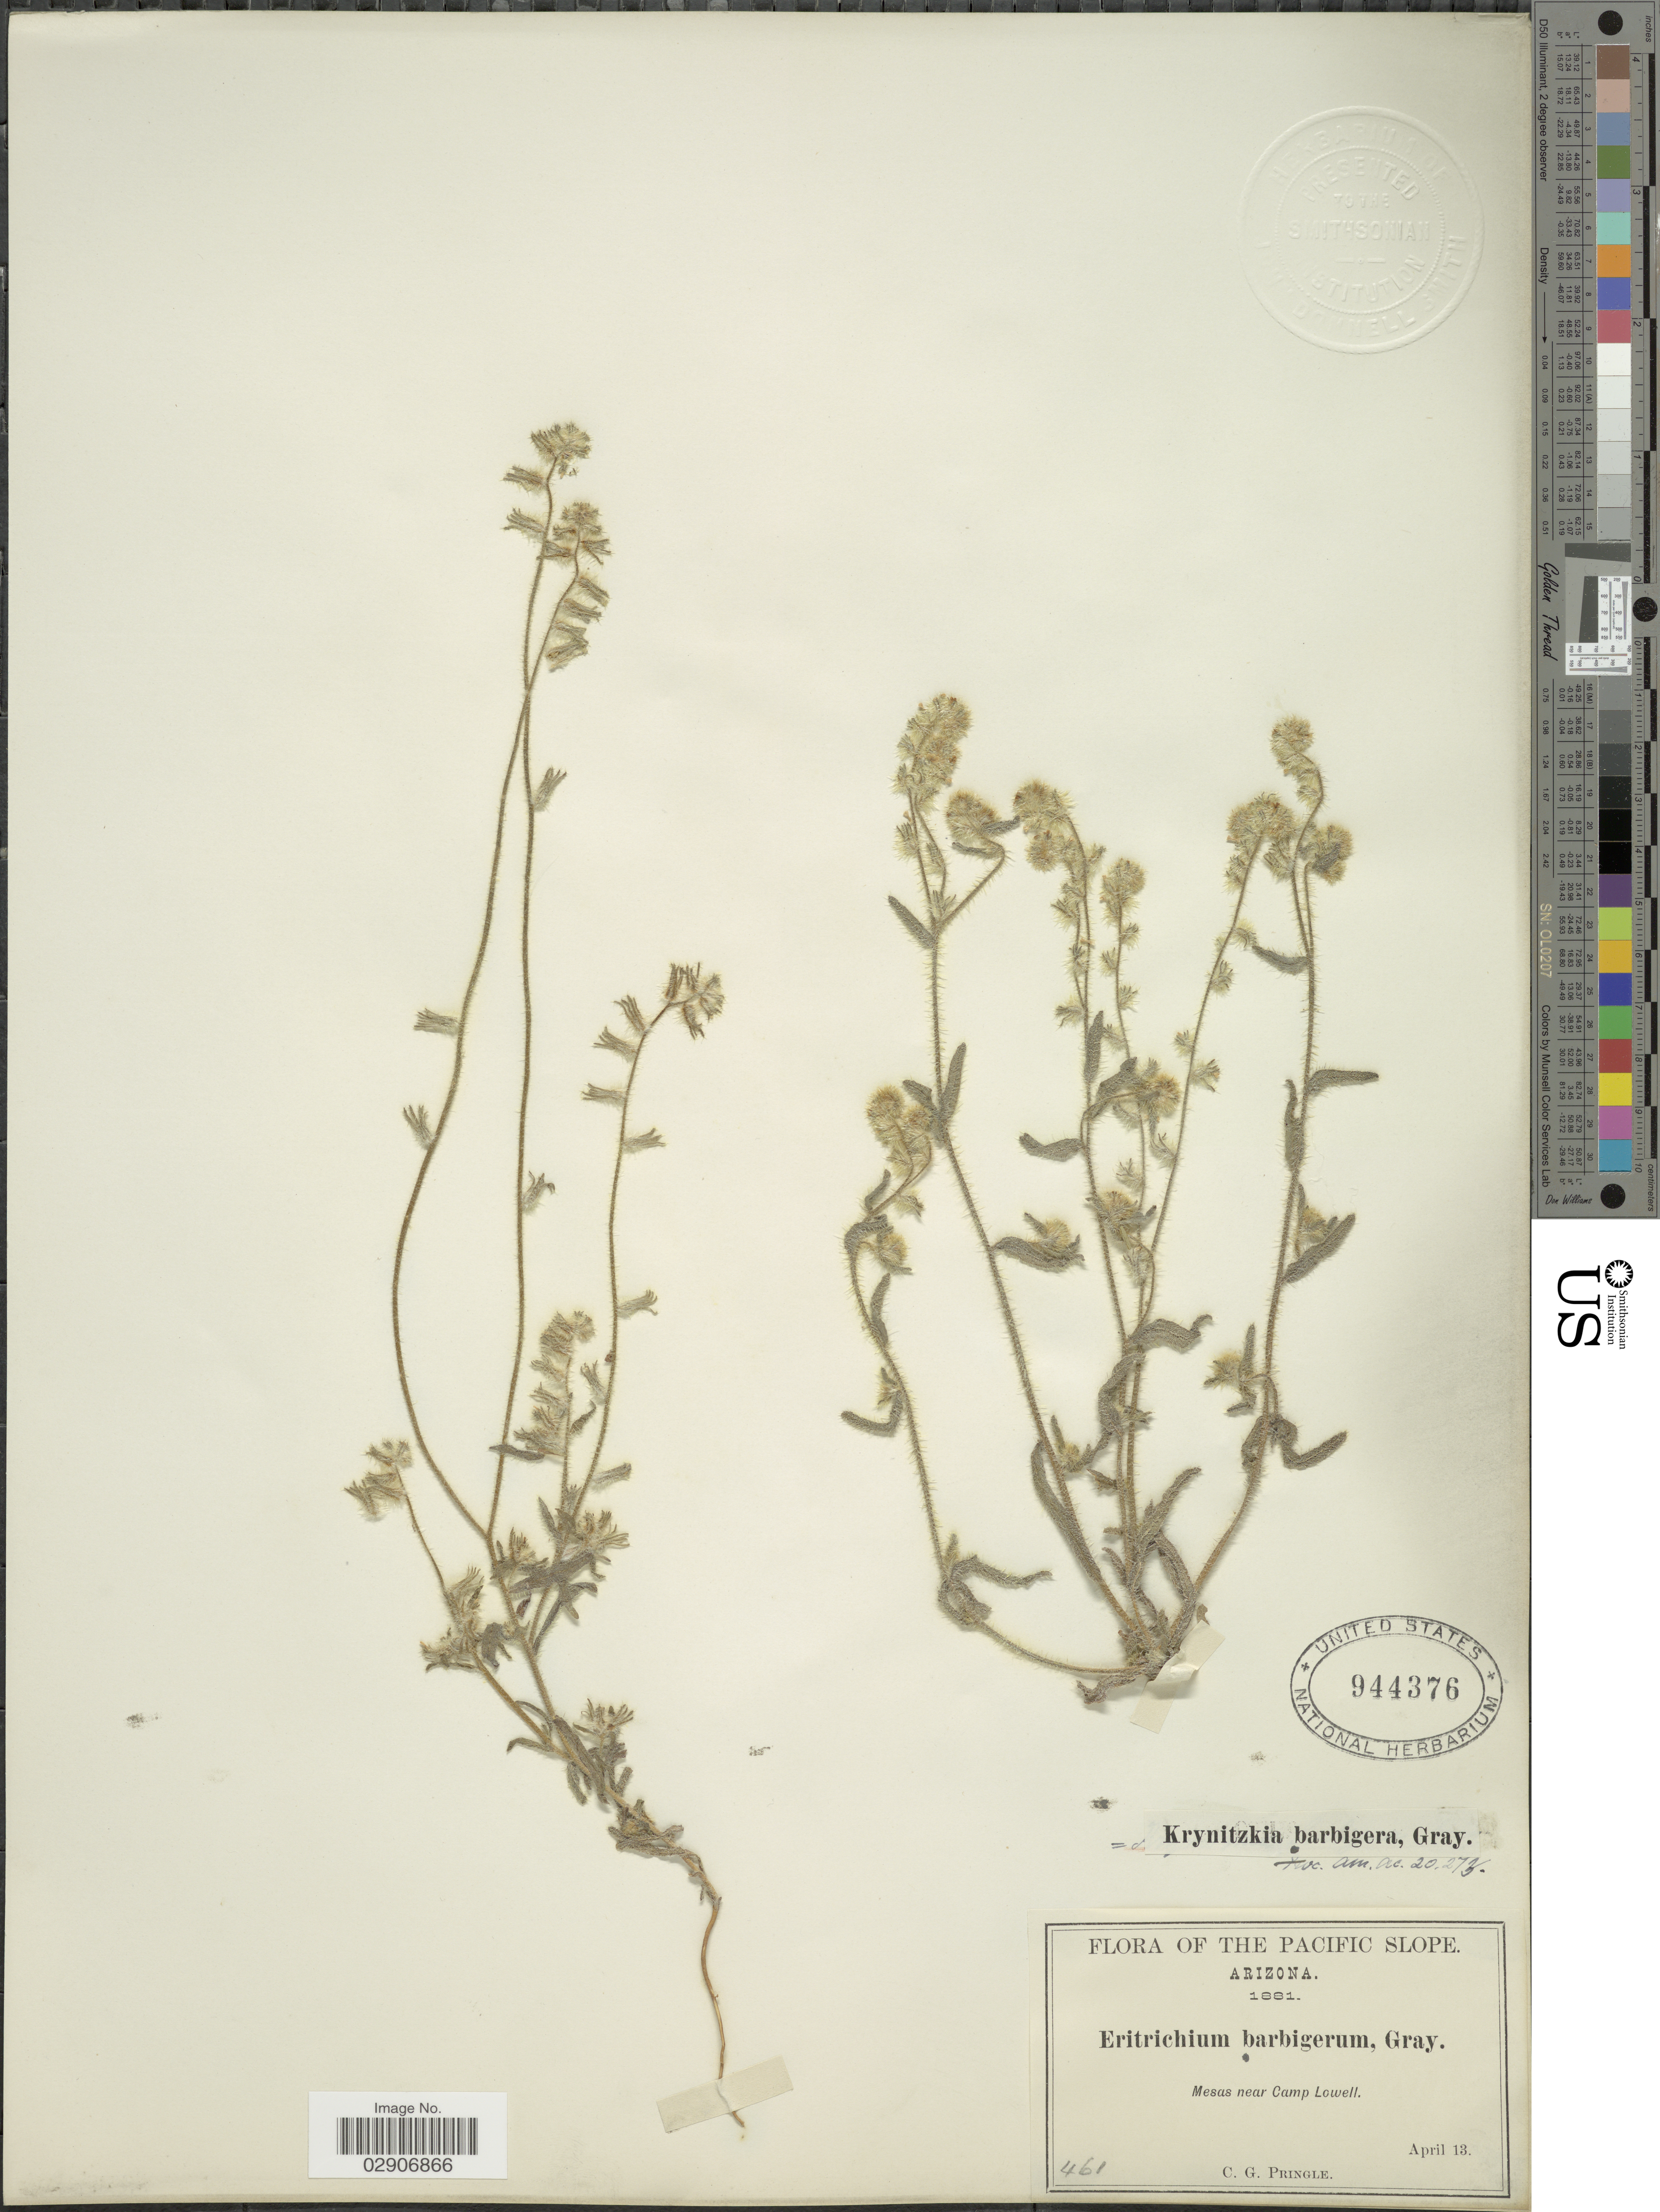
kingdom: Plantae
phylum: Tracheophyta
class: Magnoliopsida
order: Boraginales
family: Boraginaceae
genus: Cryptantha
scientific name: Cryptantha barbigera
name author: (A. Gray) Greene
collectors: C. G. Pringle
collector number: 461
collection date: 1881-04-13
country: United States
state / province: Arizona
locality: The Pacific Slope. Mesas near Camp Lowell.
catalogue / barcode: US 944376